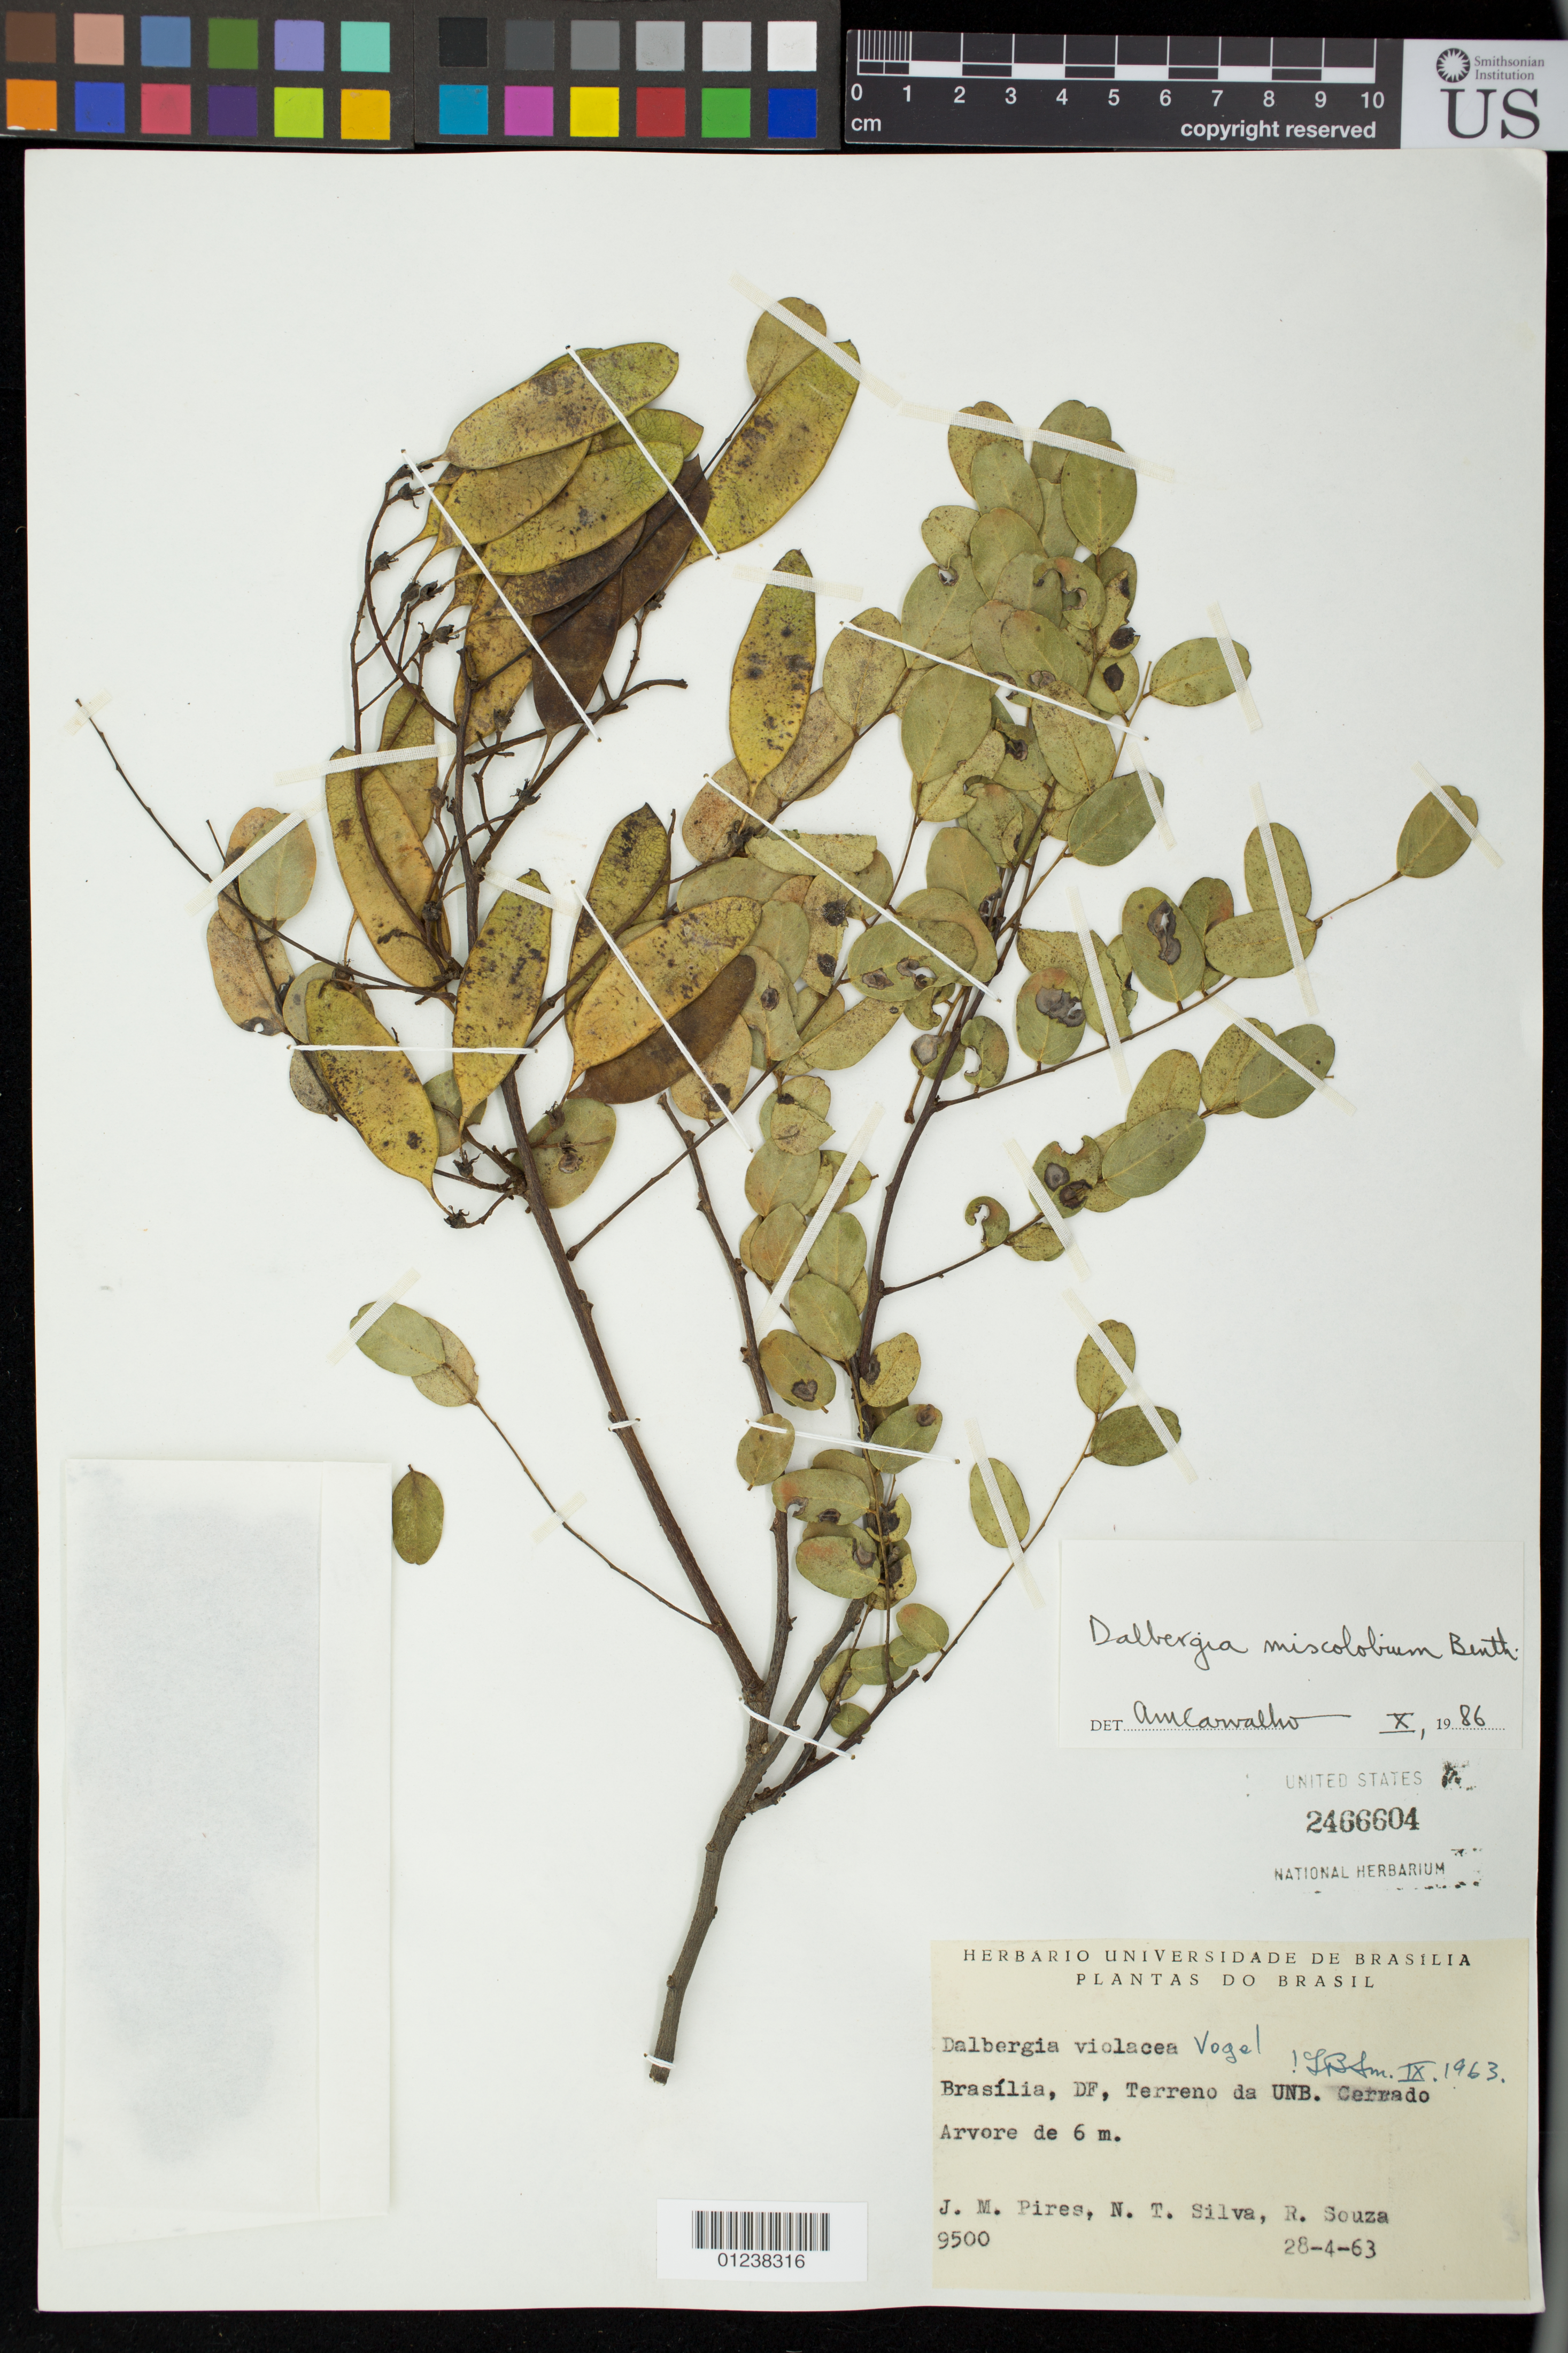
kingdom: Plantae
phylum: Tracheophyta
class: Magnoliopsida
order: Fabales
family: Fabaceae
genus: Dalbergia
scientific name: Dalbergia miscolobium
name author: Benth.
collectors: J. M. Pires, N. T. Silva & R. Souza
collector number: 9500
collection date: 1963-04-28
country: Brazil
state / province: Distrito Federal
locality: Cerrado Arvore de 6 m. Terreno da UNB.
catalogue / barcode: US 2466604